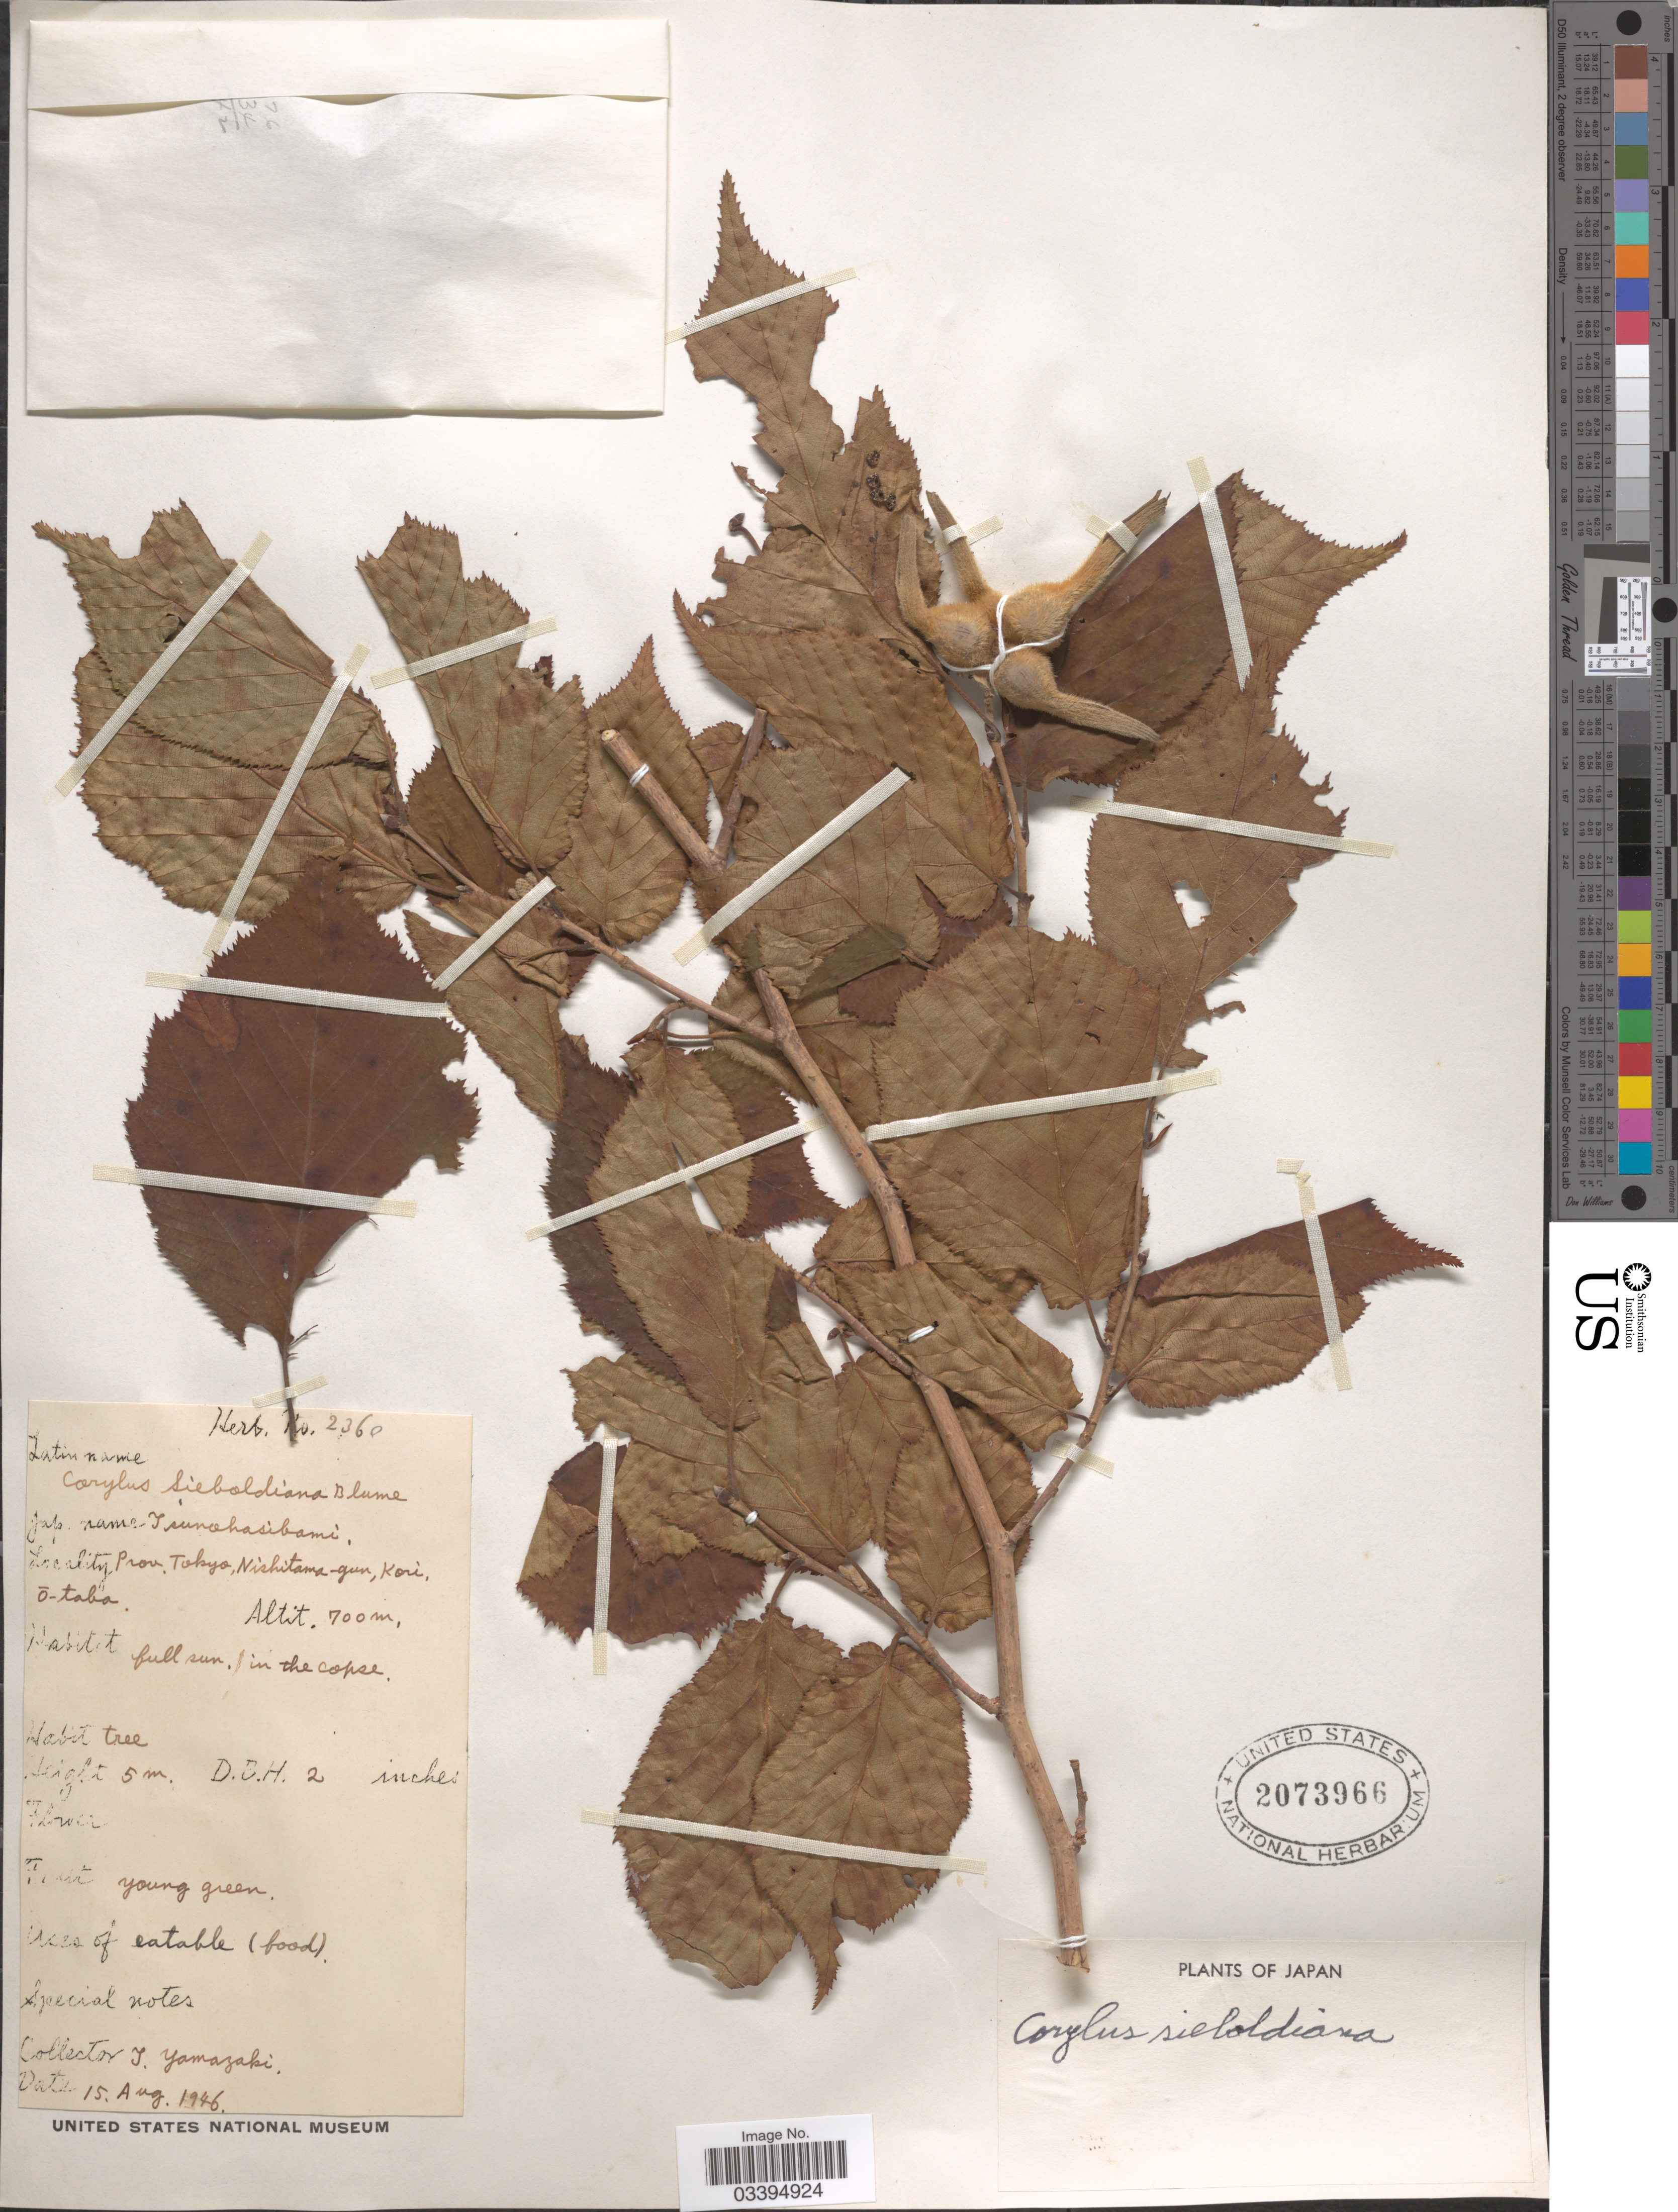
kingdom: Plantae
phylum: Tracheophyta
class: Magnoliopsida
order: Fagales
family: Betulaceae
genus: Corylus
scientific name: Corylus sieboldiana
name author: Blume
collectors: T. Yamazaki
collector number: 2360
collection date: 1946-08-15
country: Japan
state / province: Tokyo, Federal City of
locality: Prov. Tokyo, Nishitama-gun, Kori, Ō-taba.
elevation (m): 700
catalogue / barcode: US 2073966